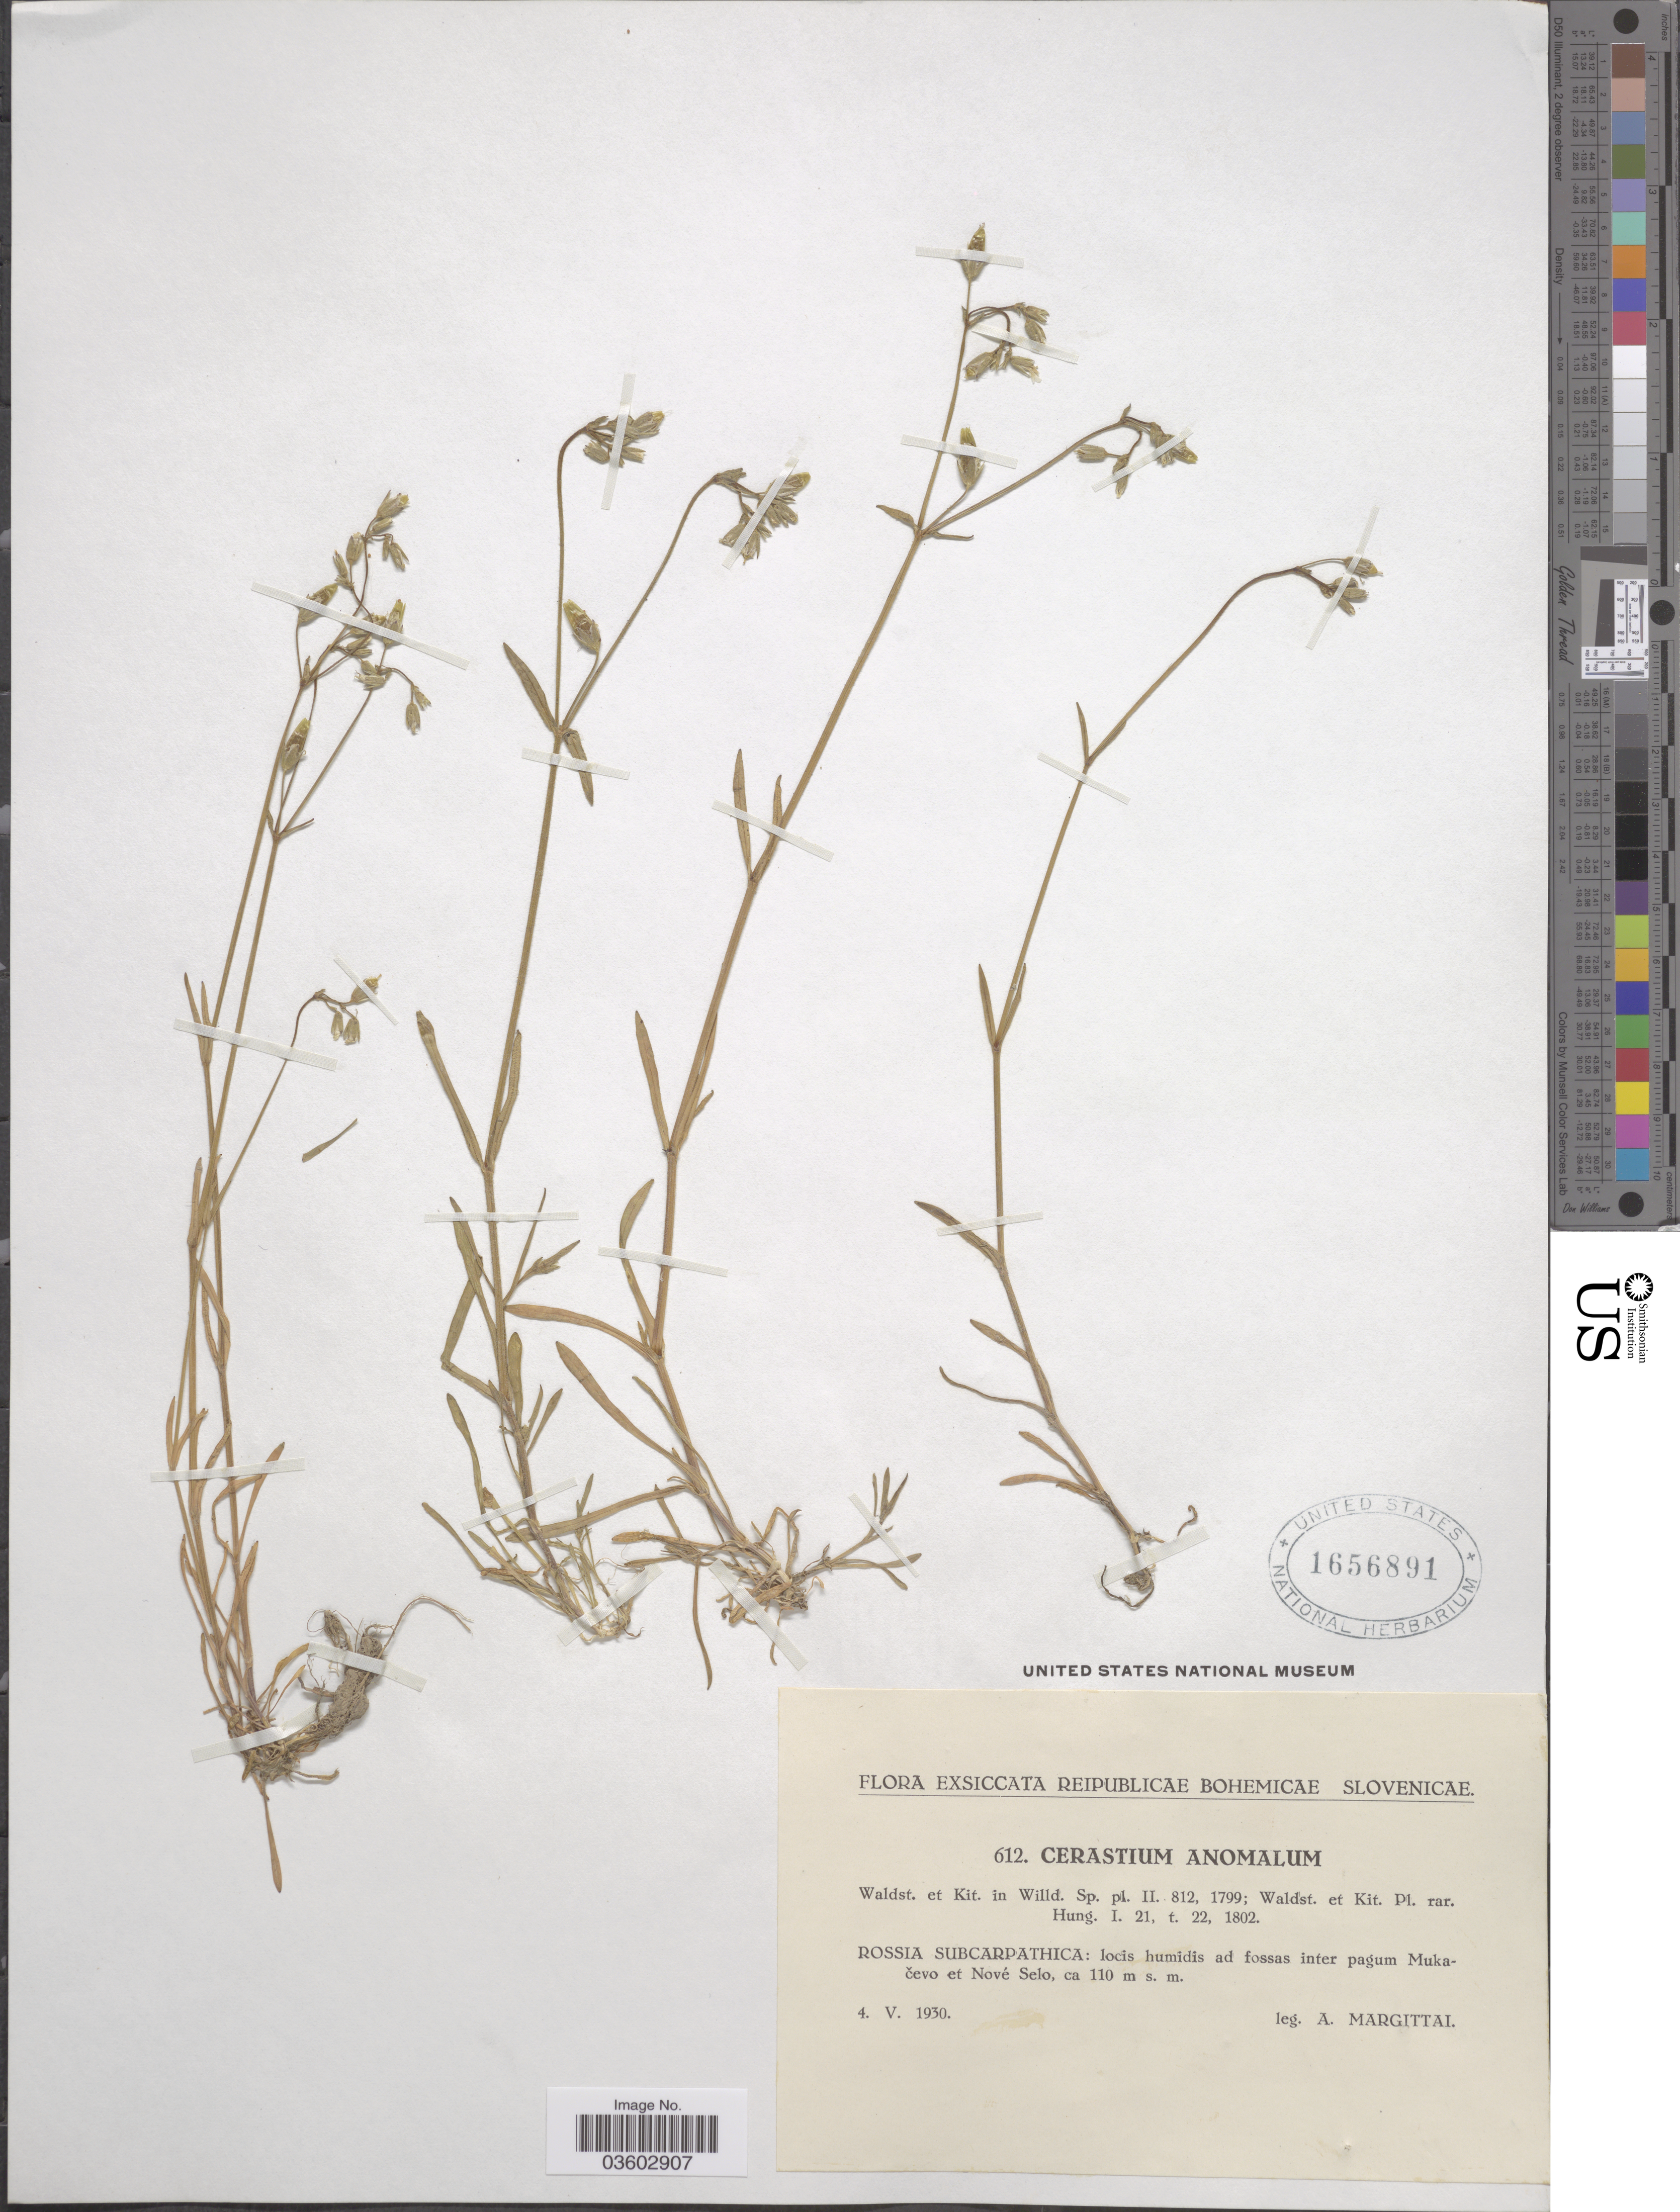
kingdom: Plantae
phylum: Tracheophyta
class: Magnoliopsida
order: Caryophyllales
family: Caryophyllaceae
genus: Dichodon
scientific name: Dichodon viscidus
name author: (M. Bieb.) Holub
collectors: A. Margittai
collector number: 612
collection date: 1930-05-04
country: Ukraine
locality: Reipublicae Bohemicae Slovenicae. Rossia Subcarpathica: locis humidis ad fossas inter pagum Mukačevo et Nové Selo.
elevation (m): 110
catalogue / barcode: US 1656891